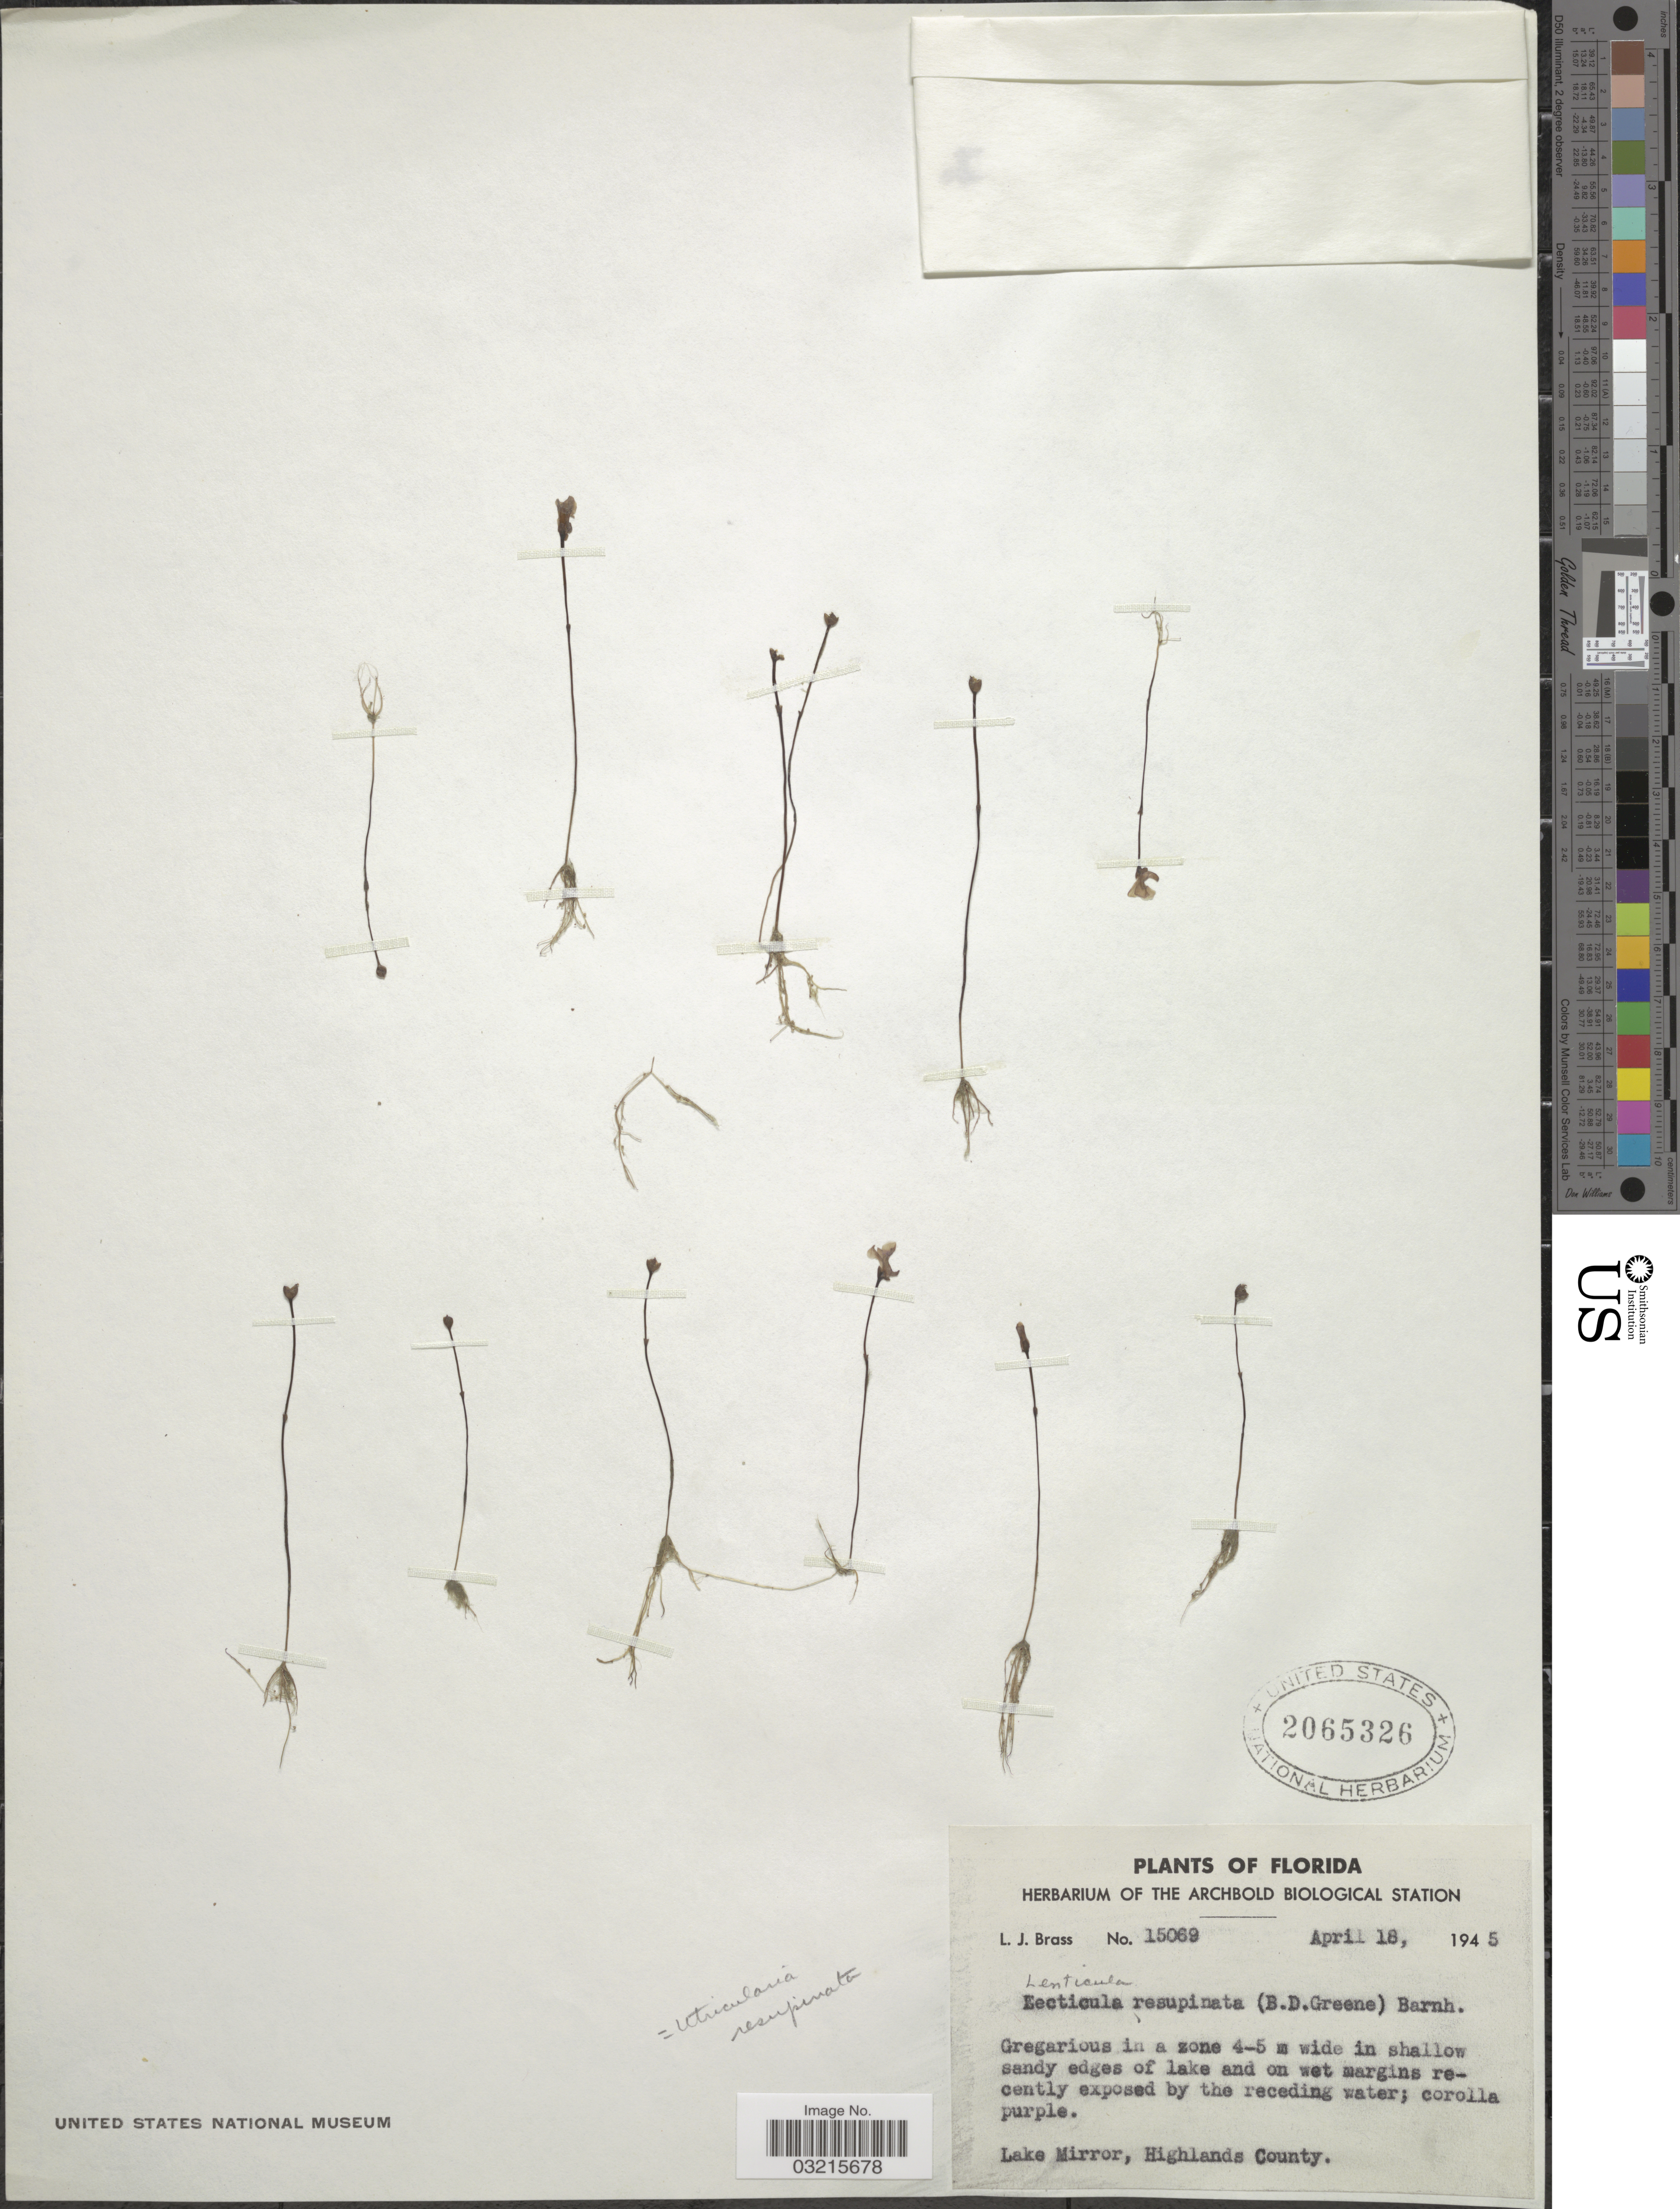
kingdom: Plantae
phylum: Tracheophyta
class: Magnoliopsida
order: Lamiales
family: Lentibulariaceae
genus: Utricularia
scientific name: Utricularia resupinata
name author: B.D. Greene ex Bigelow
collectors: L. J. Brass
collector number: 15069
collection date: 1945-04-18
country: United States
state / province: Florida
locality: Lake Mirror, Highlands County.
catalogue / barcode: US 2065326